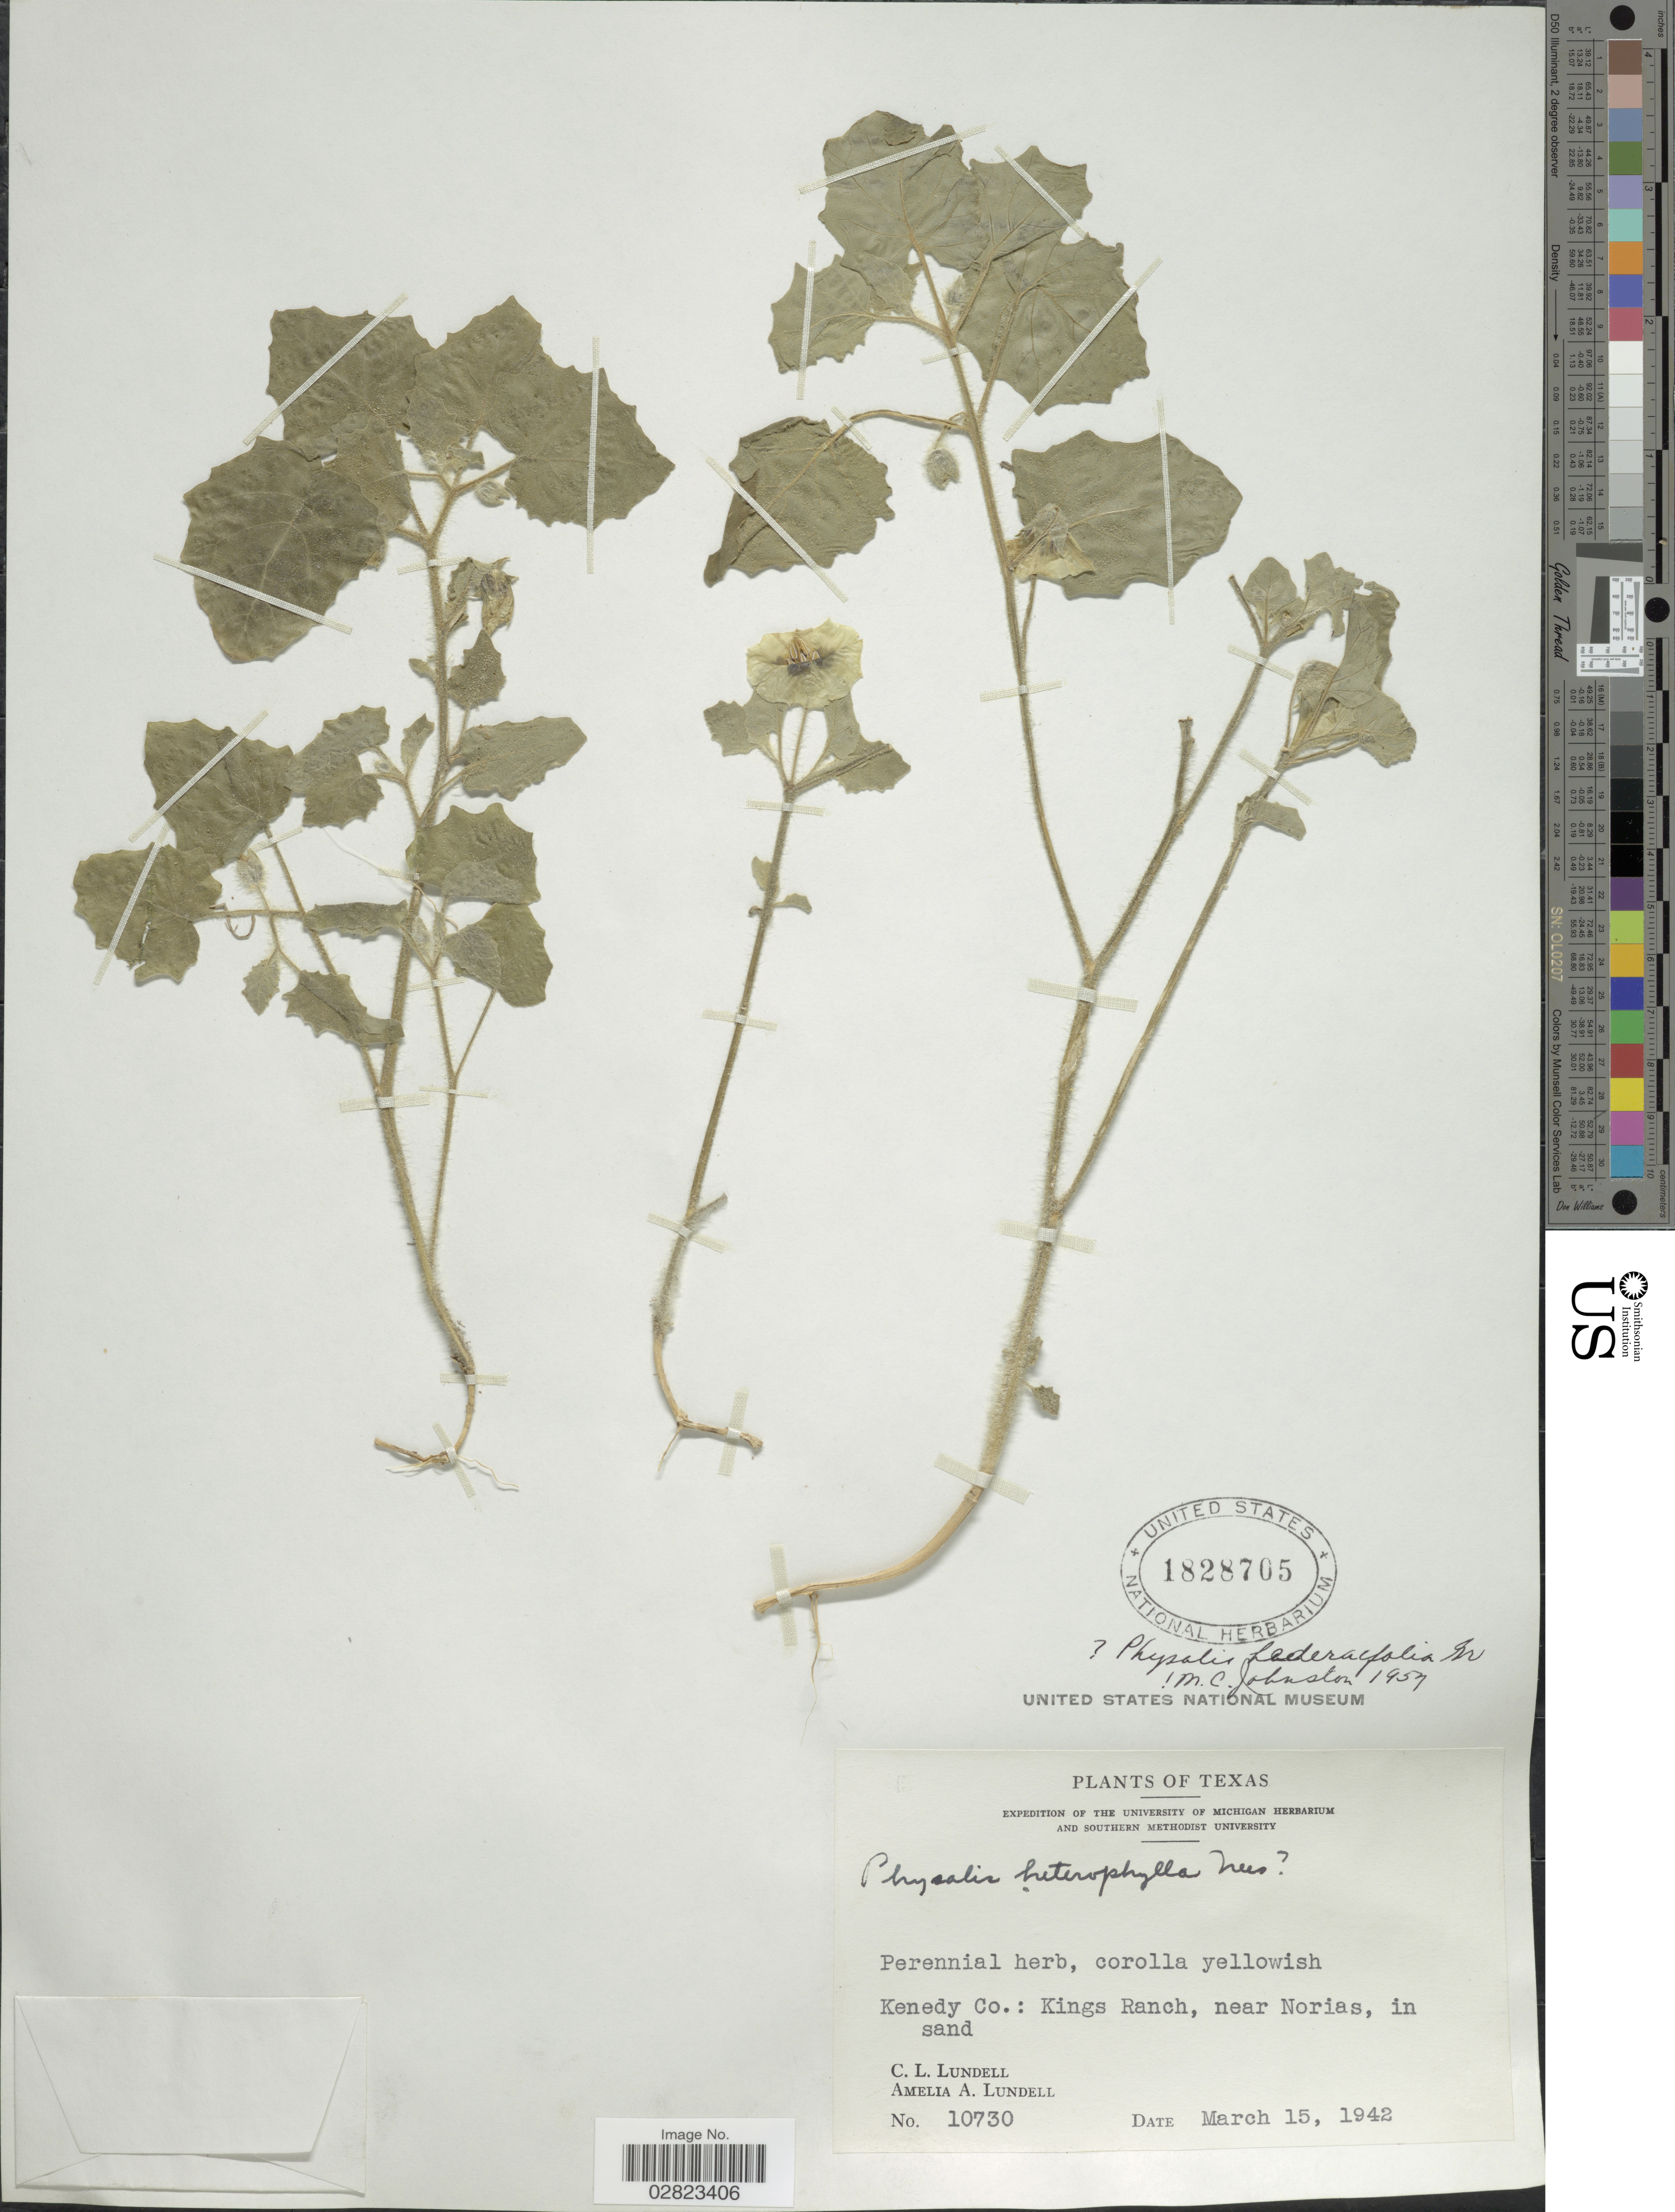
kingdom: Plantae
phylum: Tracheophyta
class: Magnoliopsida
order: Solanales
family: Solanaceae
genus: Physalis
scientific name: Physalis hederifolia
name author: A. Gray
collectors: C. L. Lundell & A. A. Lundell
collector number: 10730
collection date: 1942-03-15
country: United States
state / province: Texas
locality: Kenedy Co.: Kings Ranch, near Norias.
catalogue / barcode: US 1828705